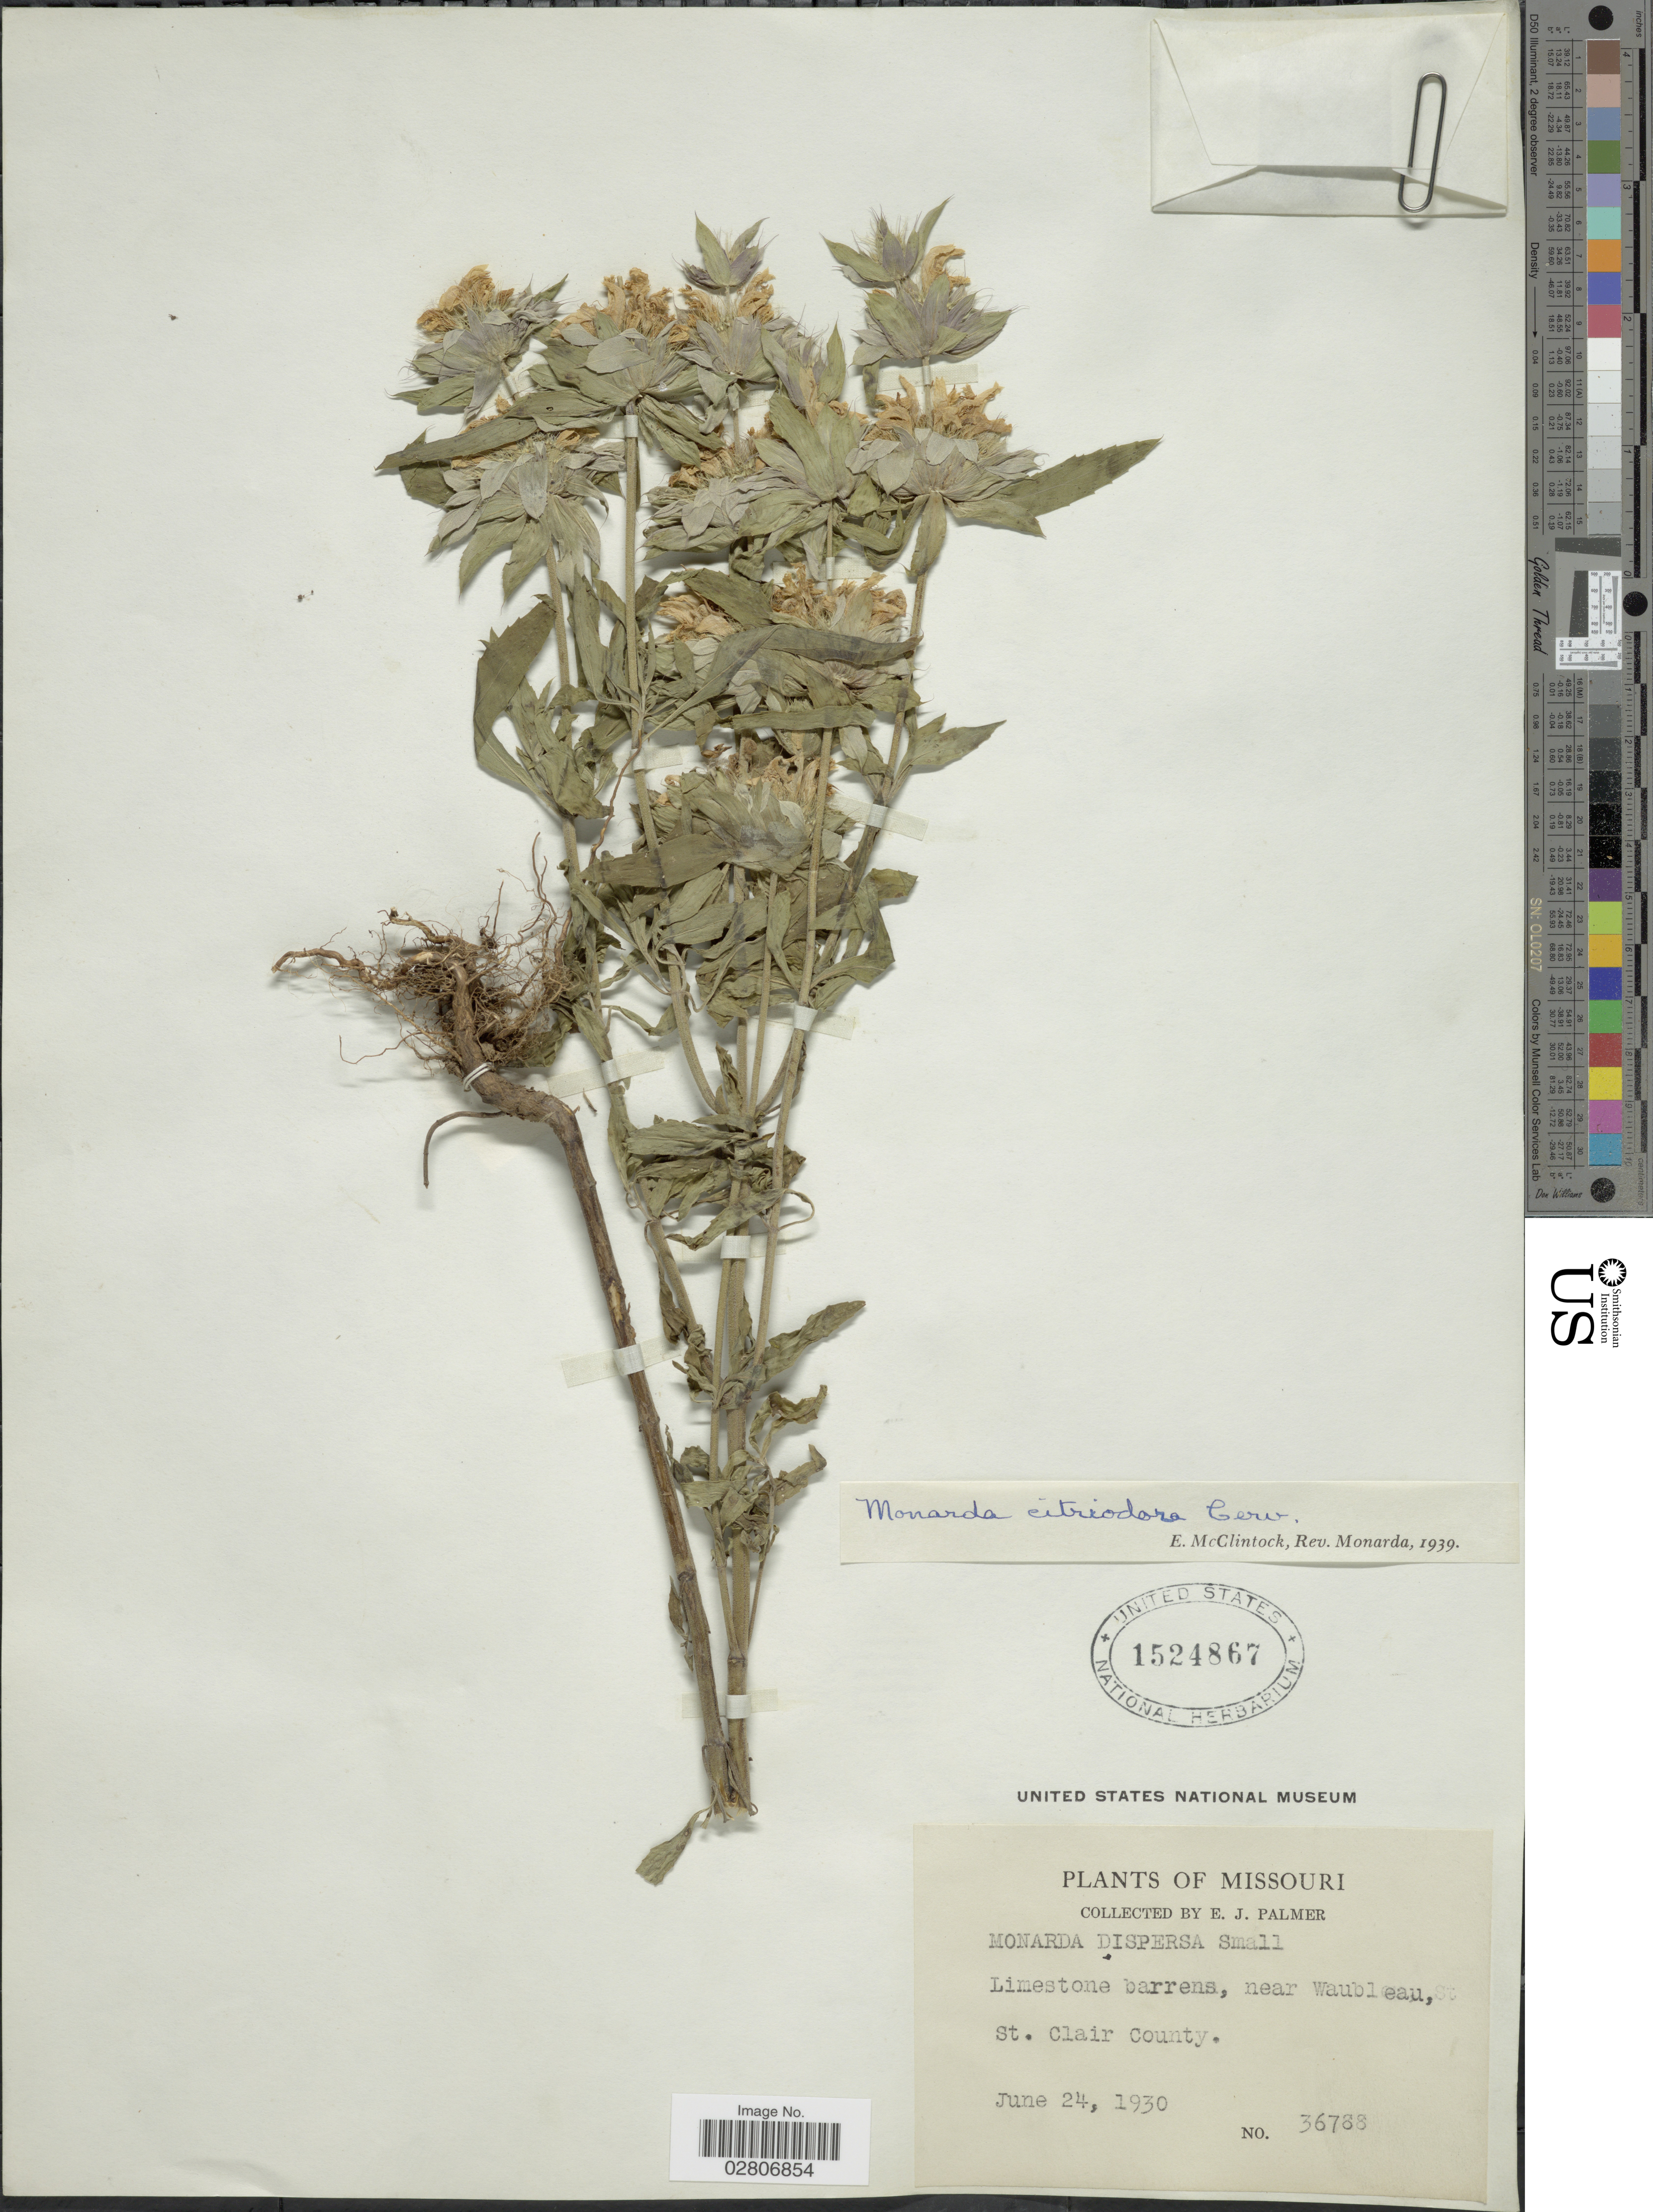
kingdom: Plantae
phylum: Tracheophyta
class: Magnoliopsida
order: Lamiales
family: Lamiaceae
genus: Monarda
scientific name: Monarda citriodora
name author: Cerv. ex Lag.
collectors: E. J. Palmer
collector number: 36788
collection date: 1930-06-24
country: United States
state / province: Missouri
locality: Limestone barrens, near Waubleau, St. Clair County.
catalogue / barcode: US 1524867